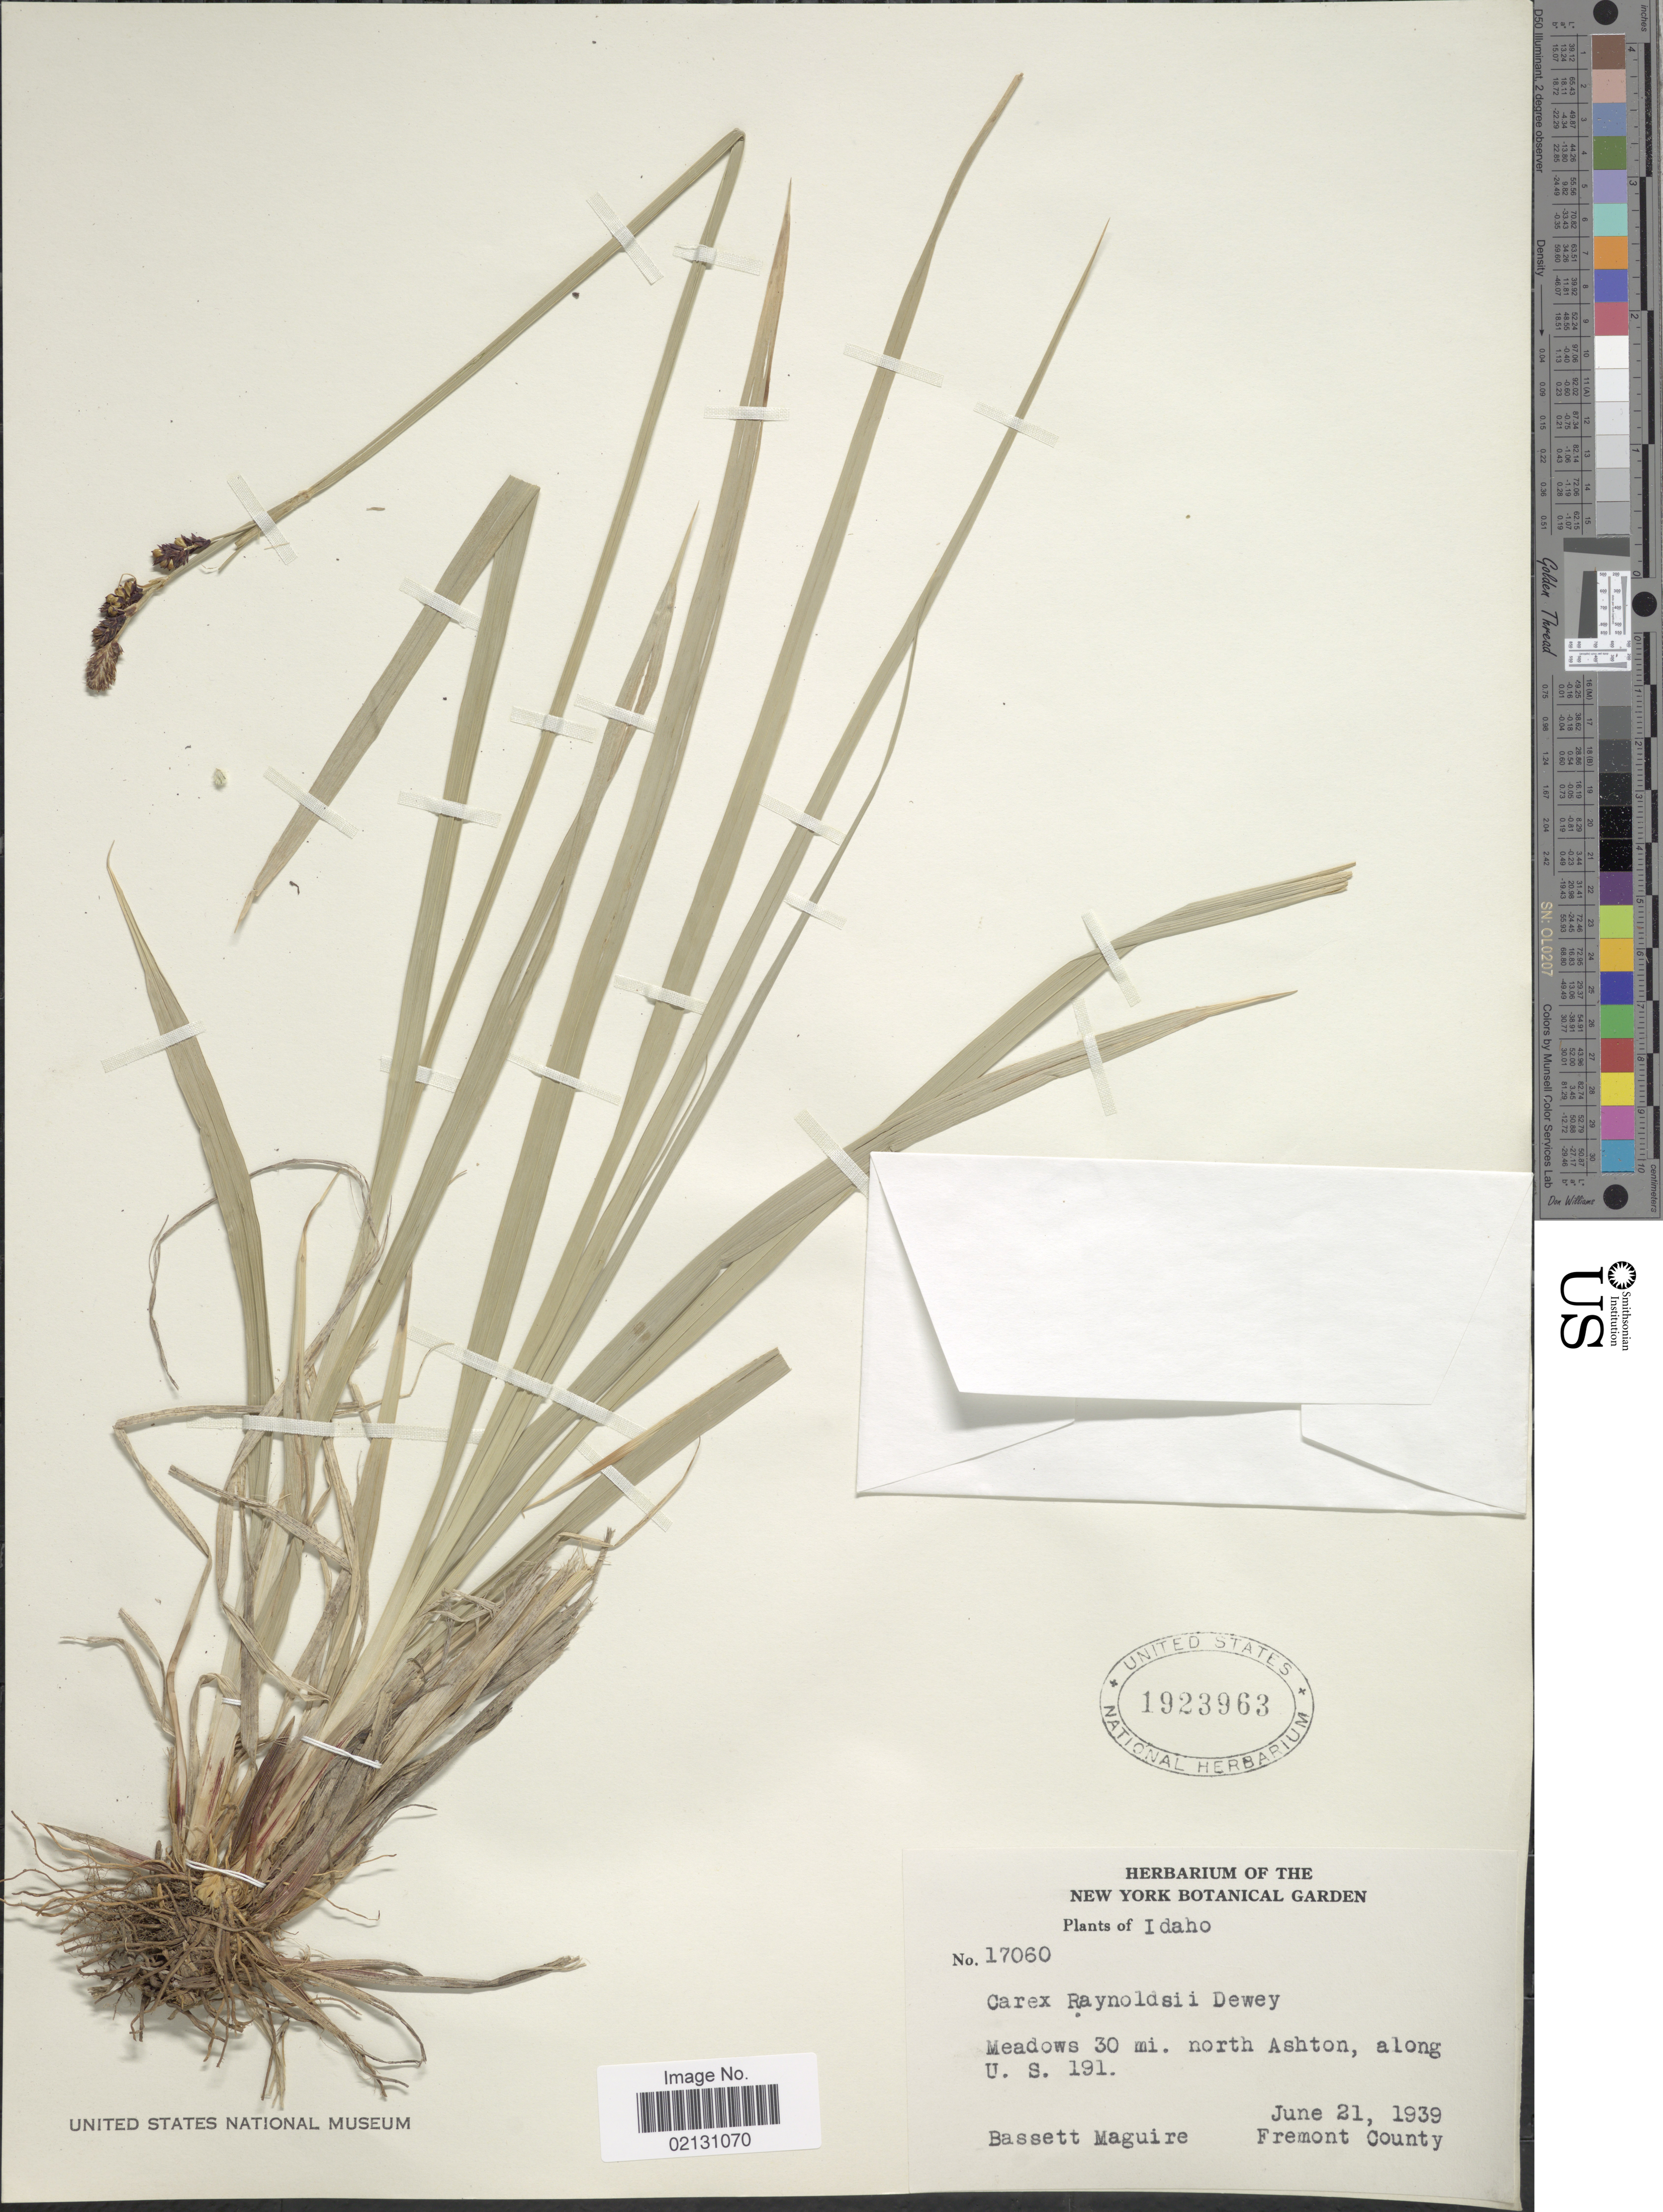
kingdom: Plantae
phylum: Tracheophyta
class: Liliopsida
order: Poales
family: Cyperaceae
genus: Carex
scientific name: Carex raynoldsii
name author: Dewey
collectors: B. Maguire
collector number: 17060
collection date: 1939-06-21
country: United States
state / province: Idaho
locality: Meadows 30 mi. north Ashton, along U.S. 191, Fremont County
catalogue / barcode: US 1923963